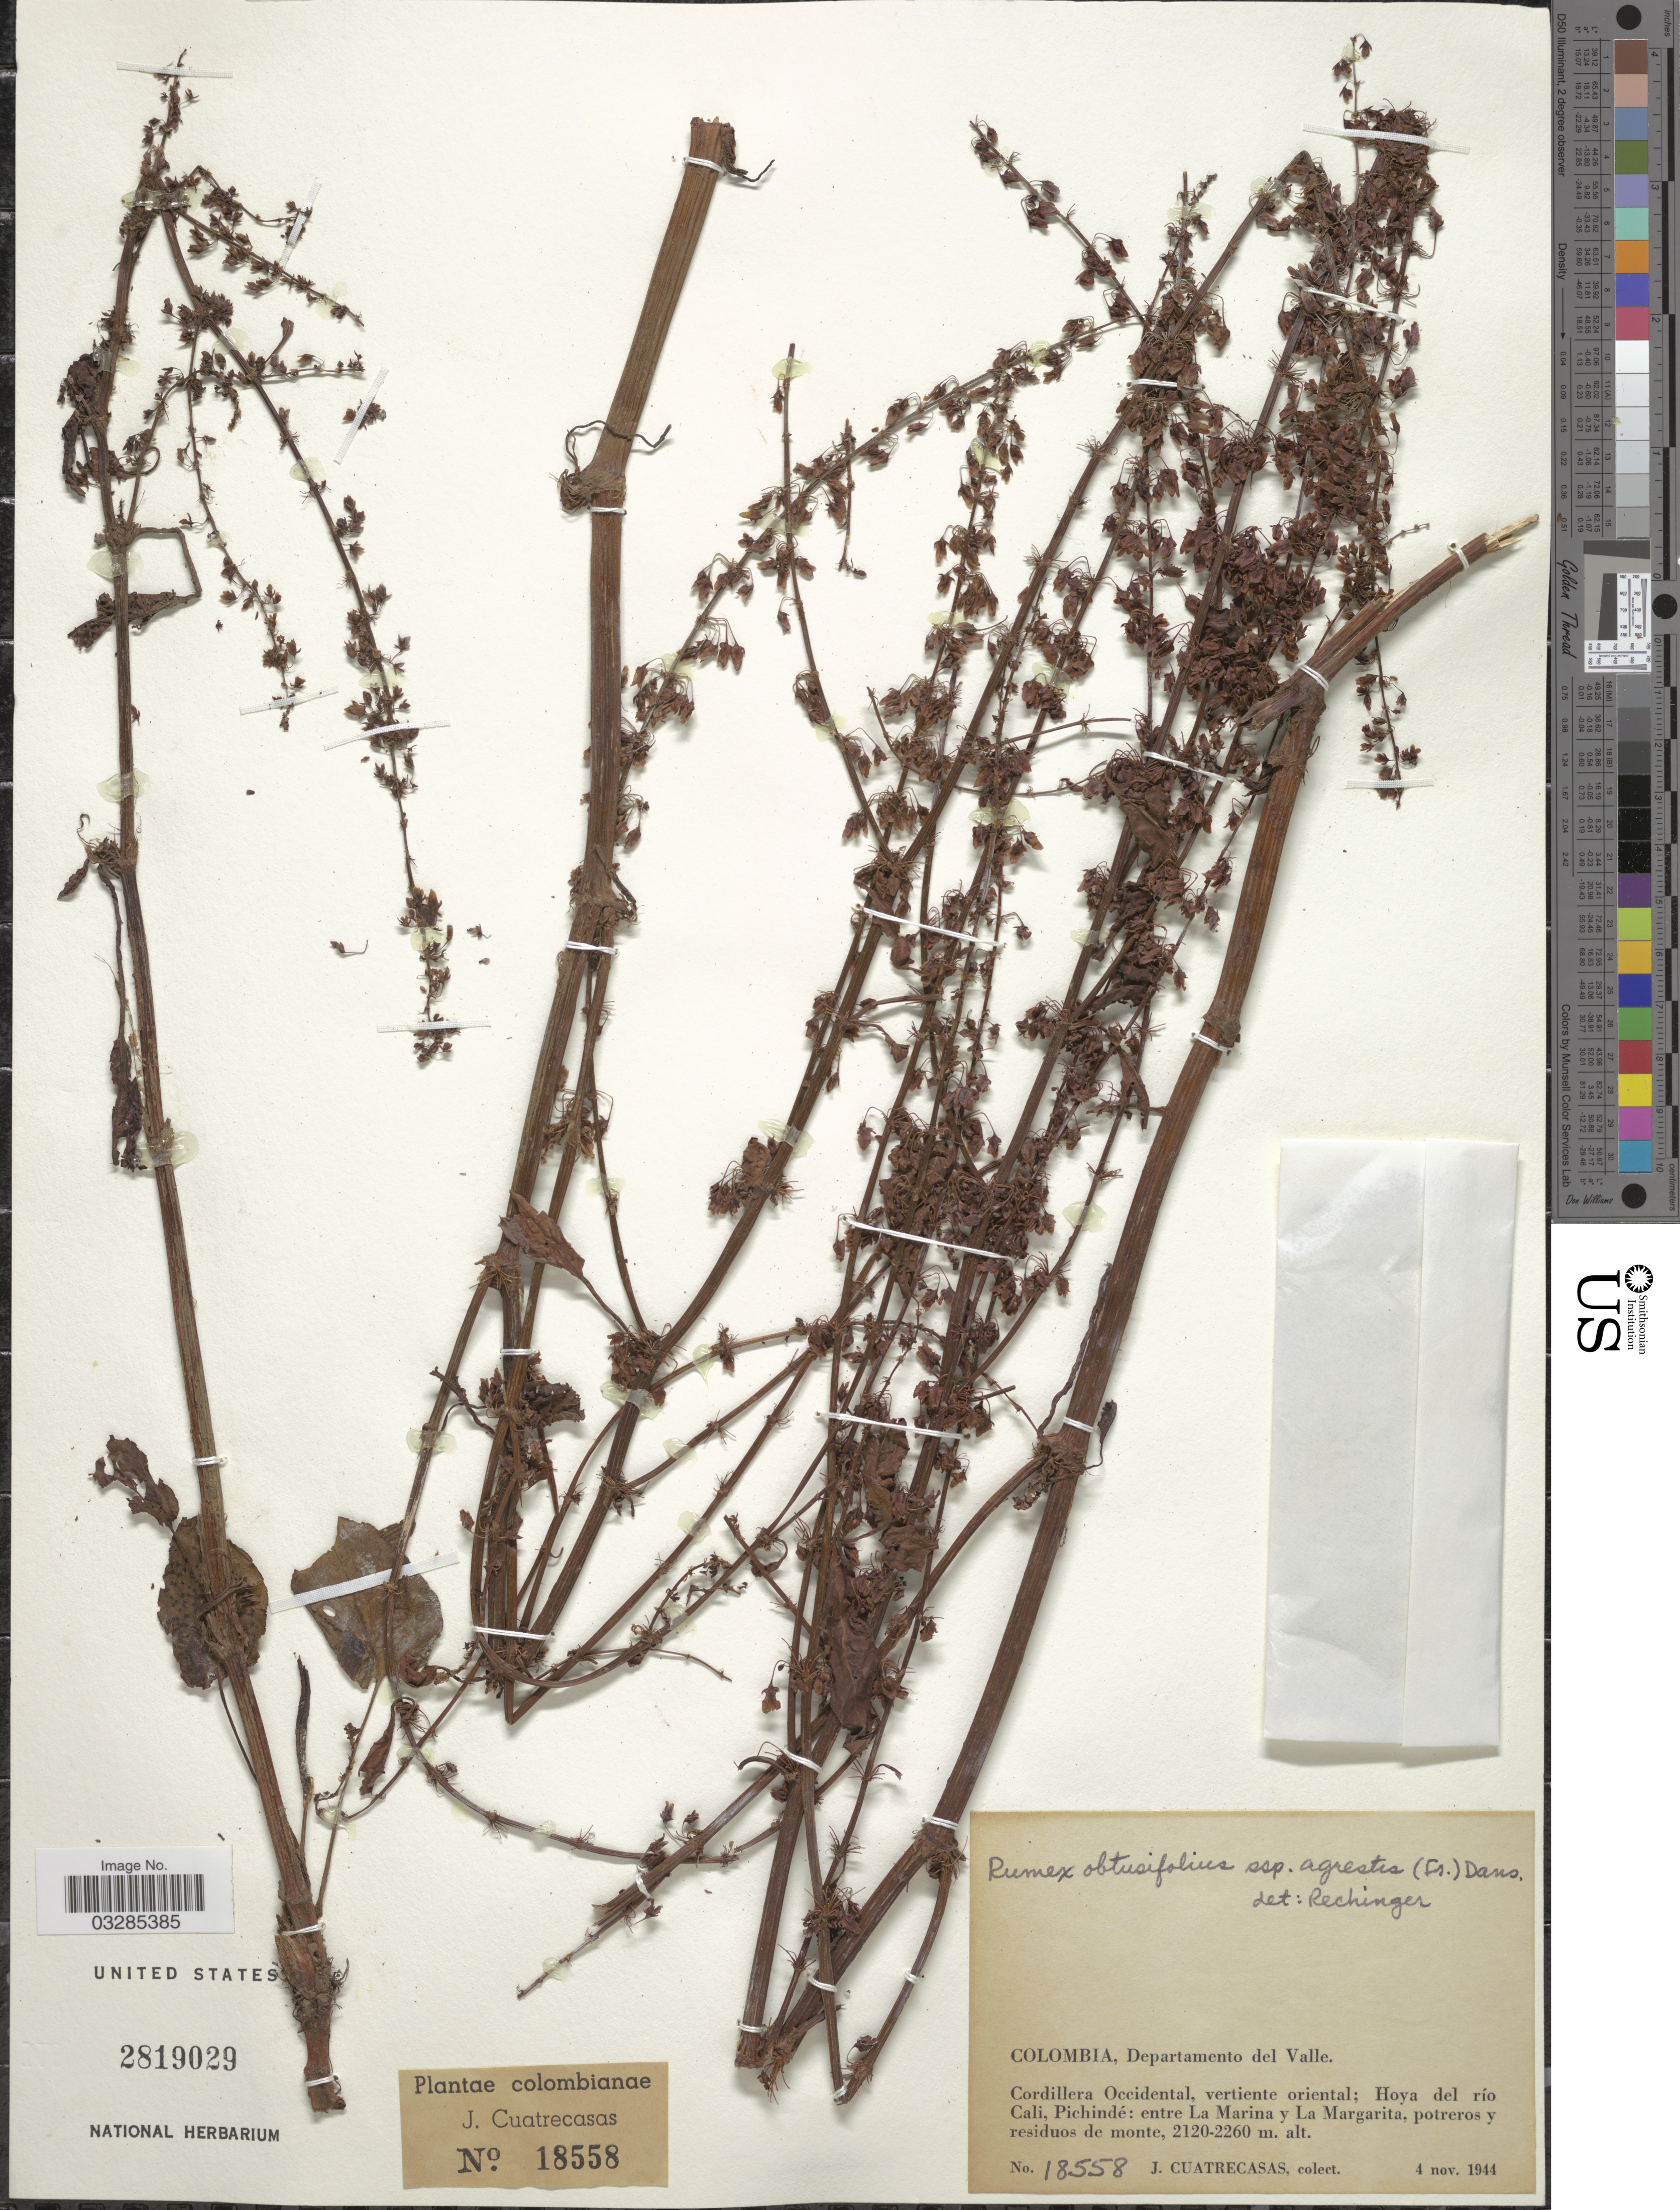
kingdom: Plantae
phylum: Tracheophyta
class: Magnoliopsida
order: Caryophyllales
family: Polygonaceae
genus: Rumex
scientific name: Rumex obtusifolius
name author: L.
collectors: J. Cuatrecasas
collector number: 18558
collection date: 1944-11-04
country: Colombia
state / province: Valle del Cauca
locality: Departamento del Valle. Cordillera Occidental, vertiente oriental; Hoya del río Cali, Pichindé: entre La Marina y La Margarita.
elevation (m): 2120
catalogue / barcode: US 2819029